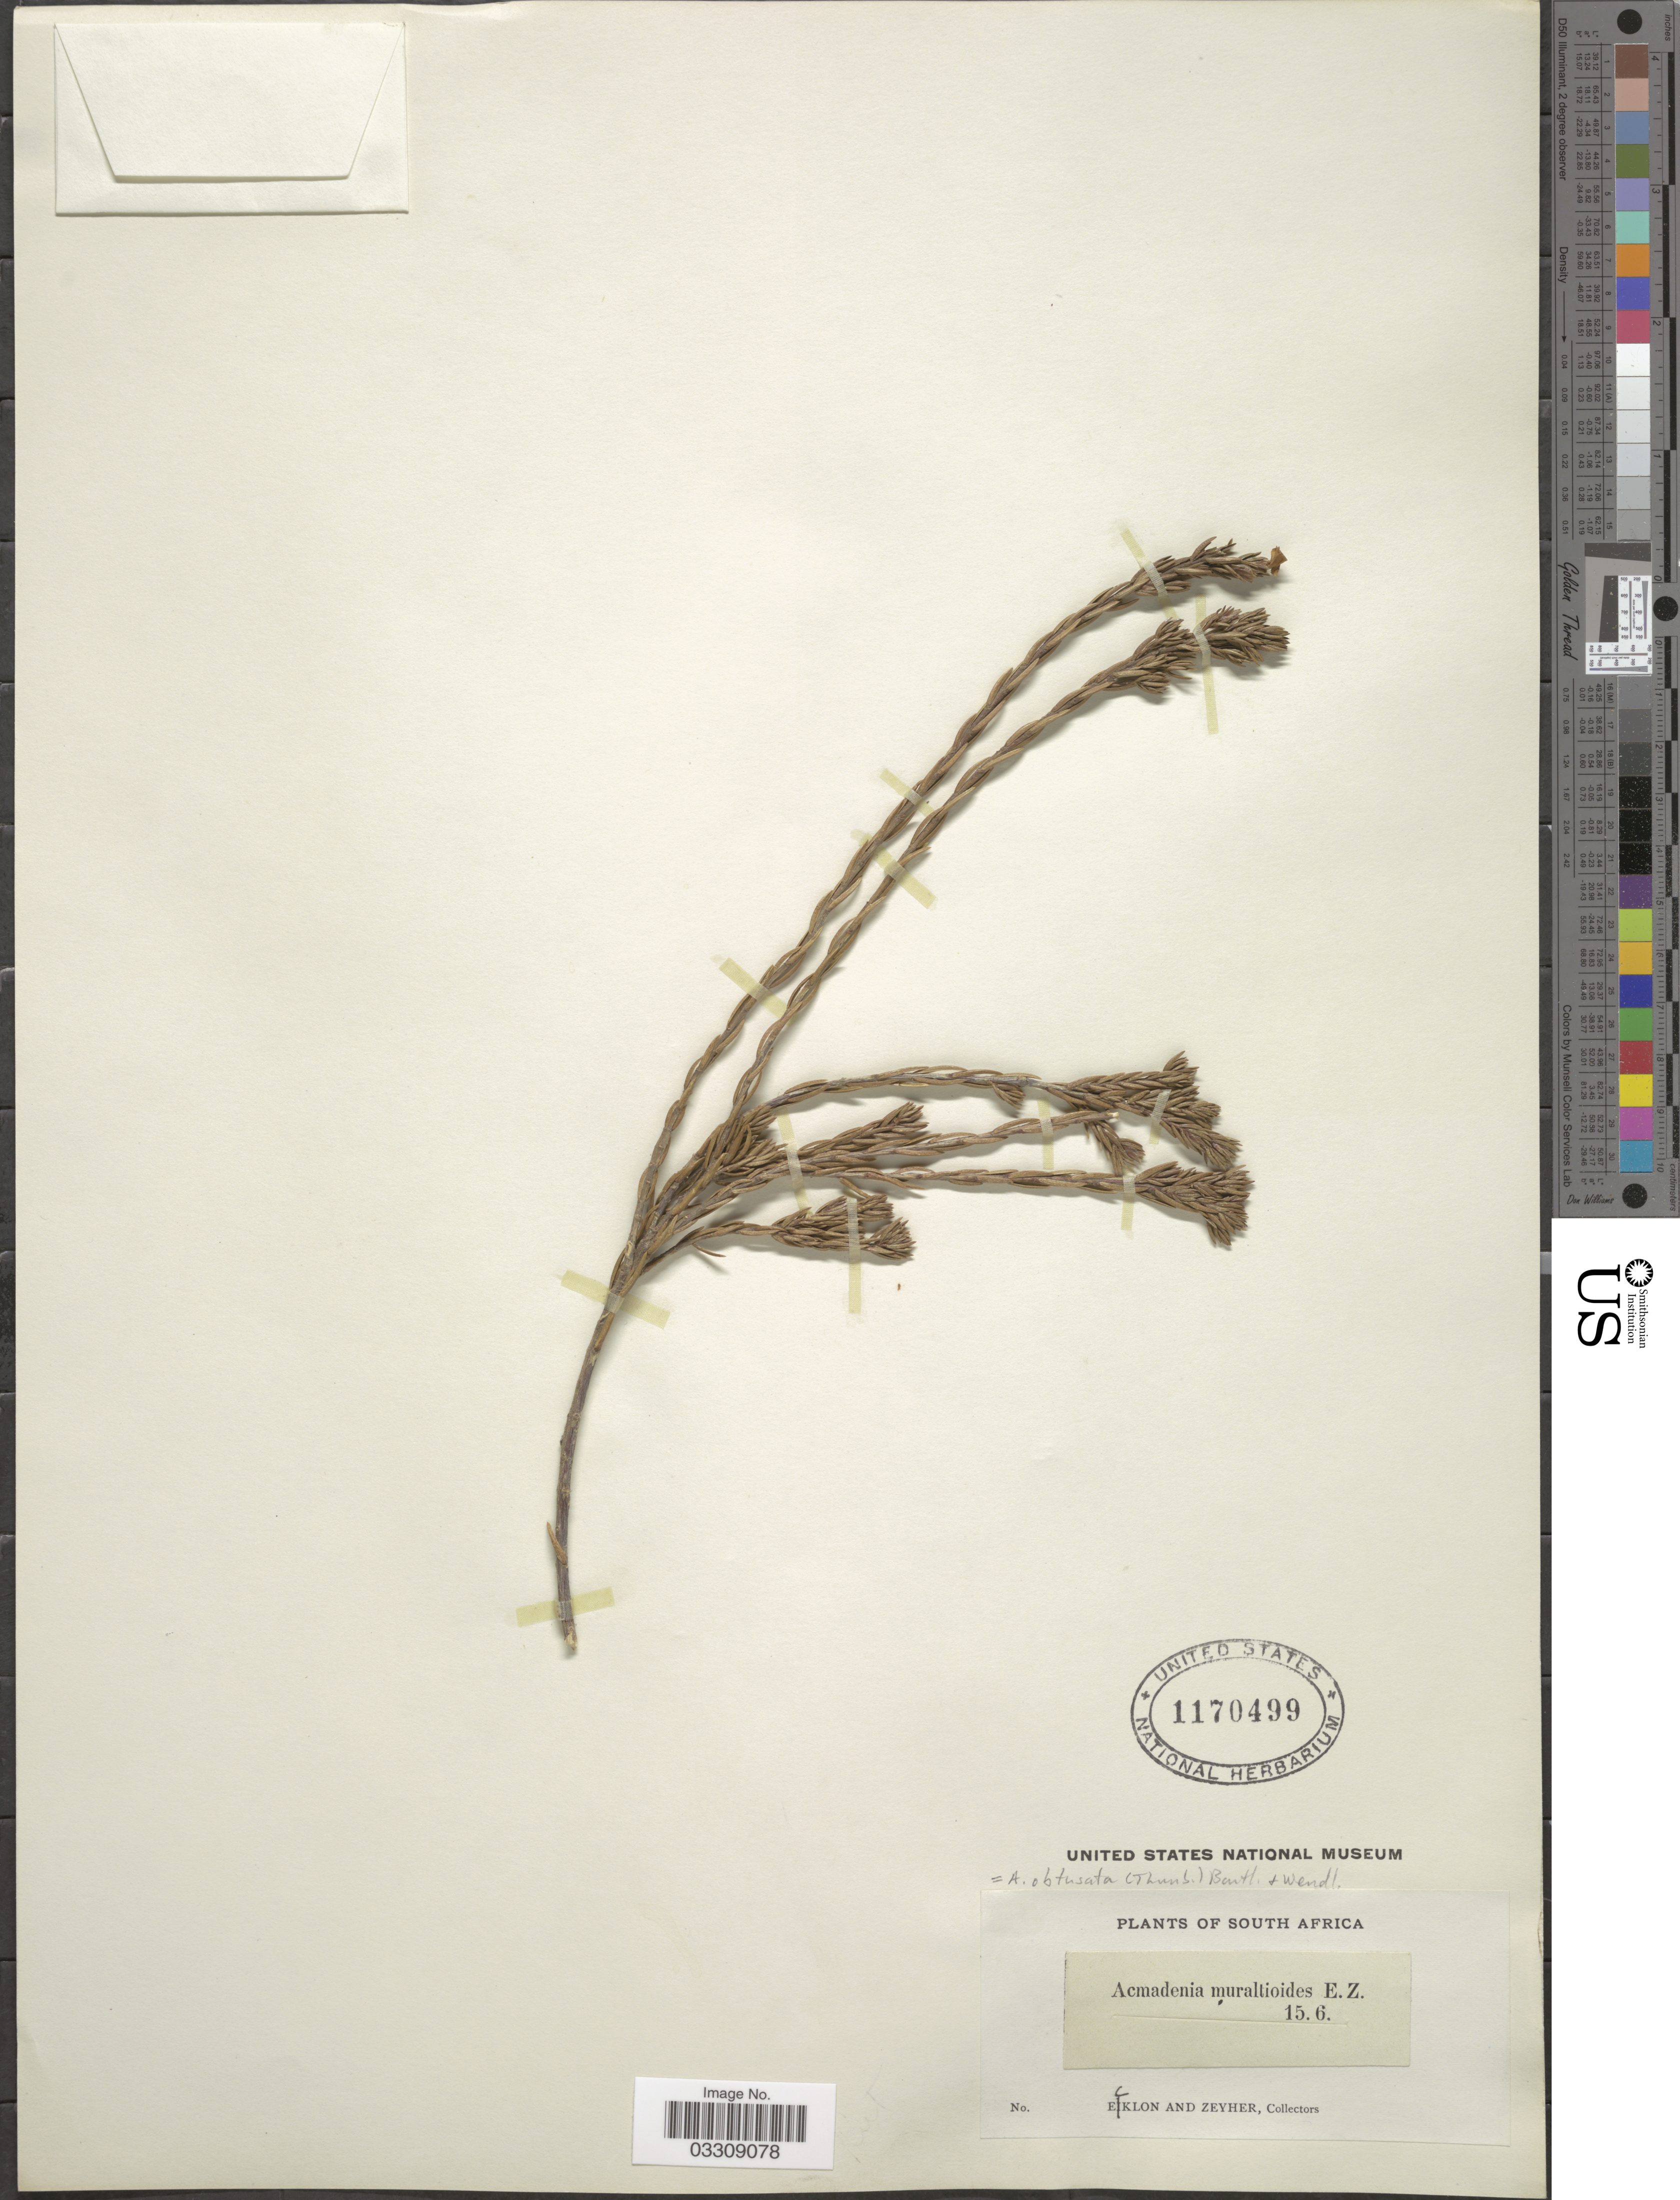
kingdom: Plantae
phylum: Tracheophyta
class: Magnoliopsida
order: Sapindales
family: Rutaceae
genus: Acmadenia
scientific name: Acmadenia obtusata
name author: (Thunb.) Bartl. & H.L. Wendl.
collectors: -. Breckon & -. Zeyher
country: South Africa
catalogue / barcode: US 1170499